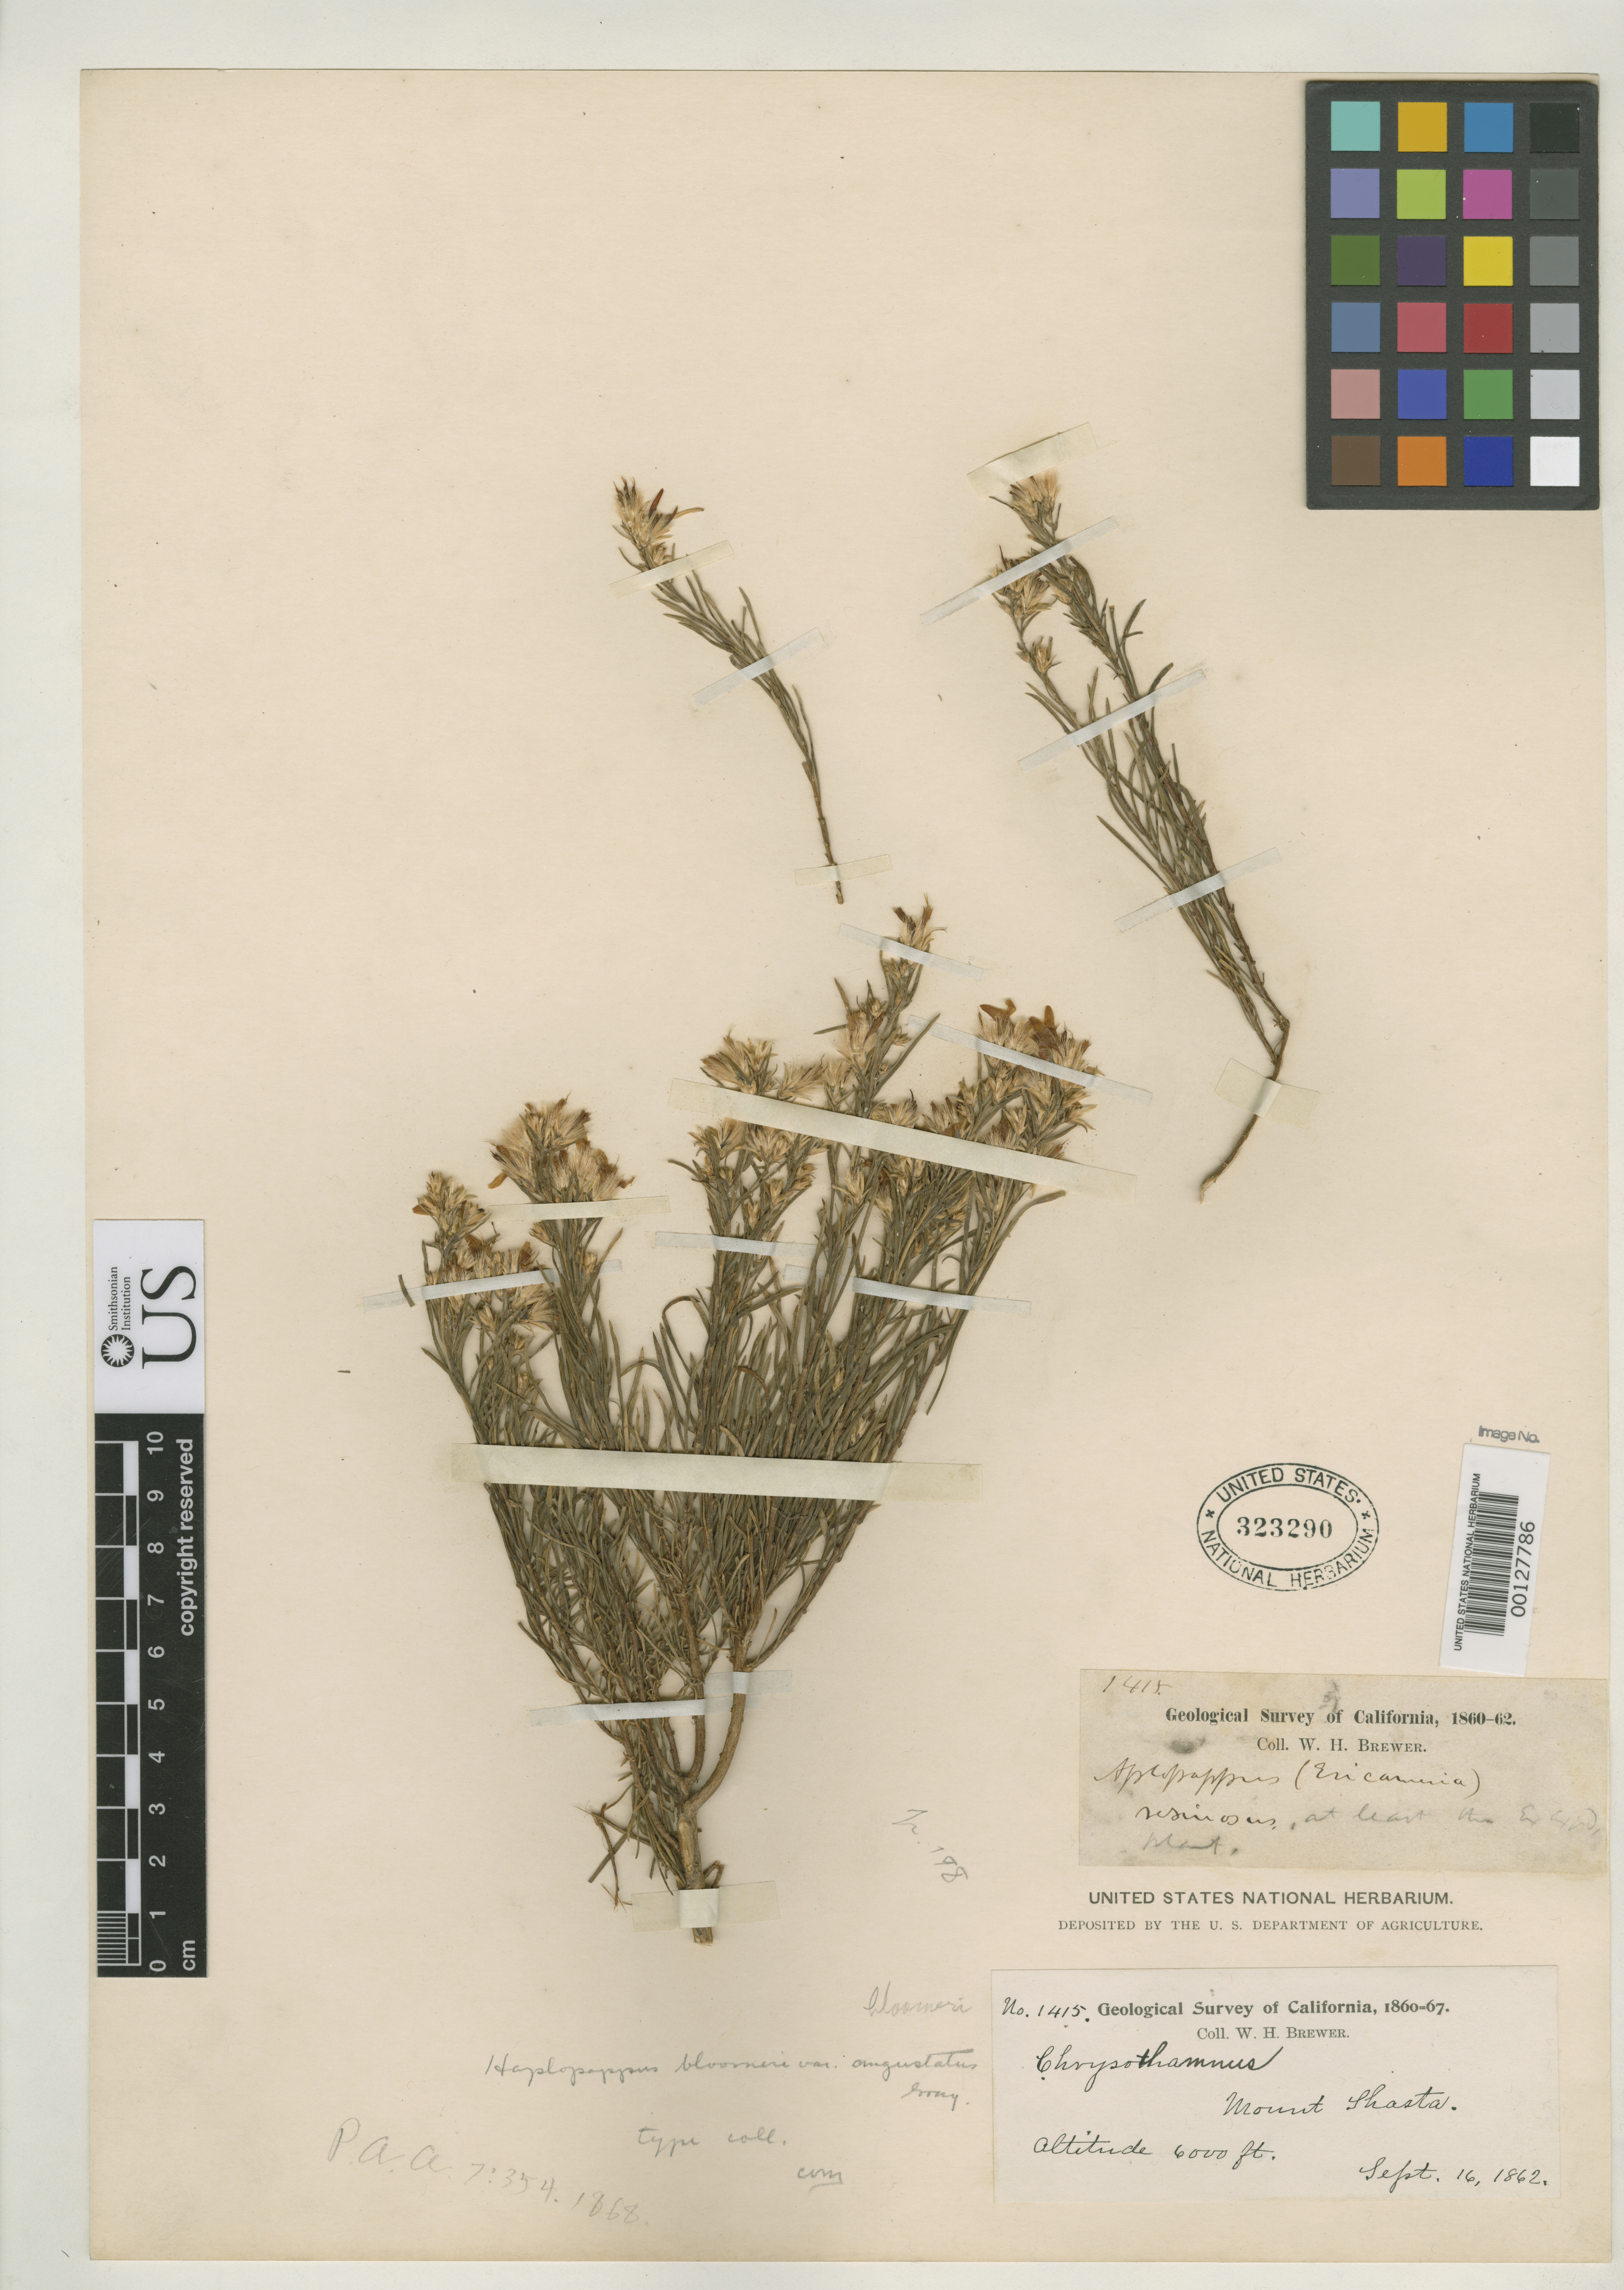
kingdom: Plantae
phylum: Tracheophyta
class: Magnoliopsida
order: Asterales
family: Asteraceae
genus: Haplopappus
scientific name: Haplopappus bloomeri var. angustatus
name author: A. Gray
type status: Isosyntype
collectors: W. H. Brewer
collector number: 1415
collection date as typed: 16 Sep 1862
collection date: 1862-09-16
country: United States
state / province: California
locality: Mt. Shasta.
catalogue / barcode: US 323290